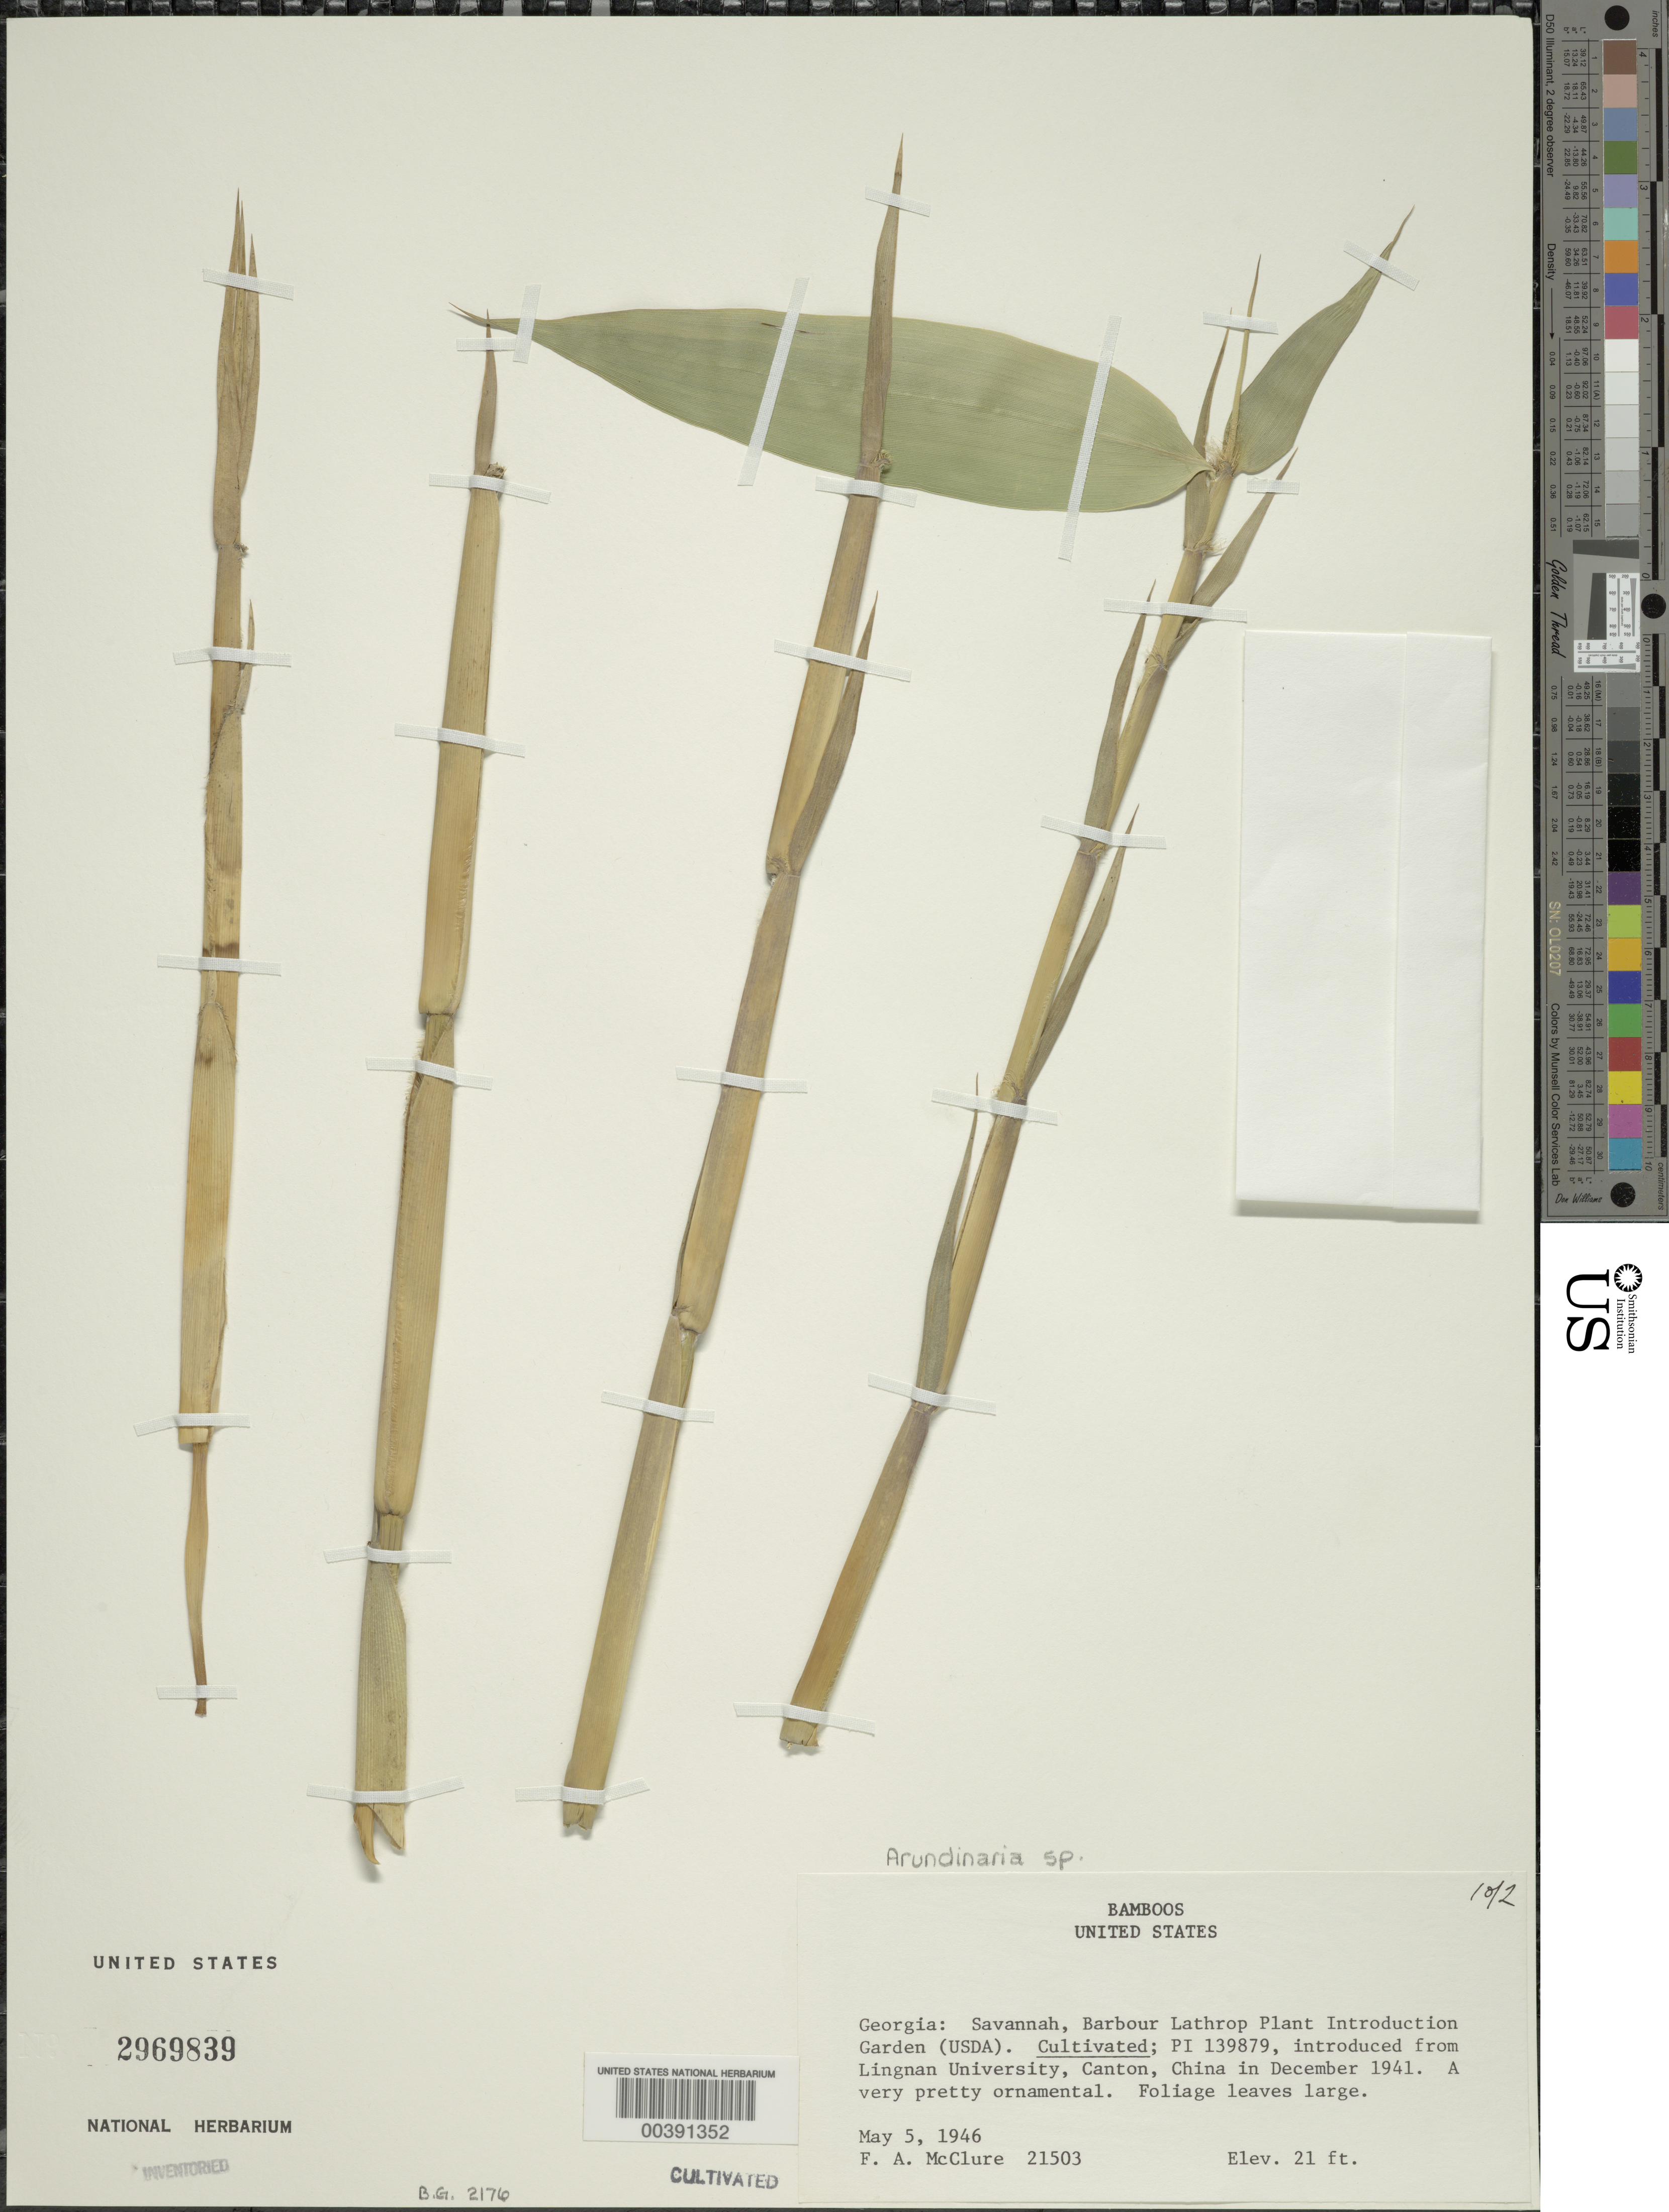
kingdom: Plantae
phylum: Tracheophyta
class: Liliopsida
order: Poales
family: Poaceae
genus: Arundinaria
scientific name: Arundinaria sp.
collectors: F. A. McClure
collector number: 21503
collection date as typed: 05 May 1946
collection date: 1946-05-05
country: United States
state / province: Georgia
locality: Savannah, Barbour Lathrop Plant Introduction Garden (USDA)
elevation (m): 6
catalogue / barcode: US 2969839